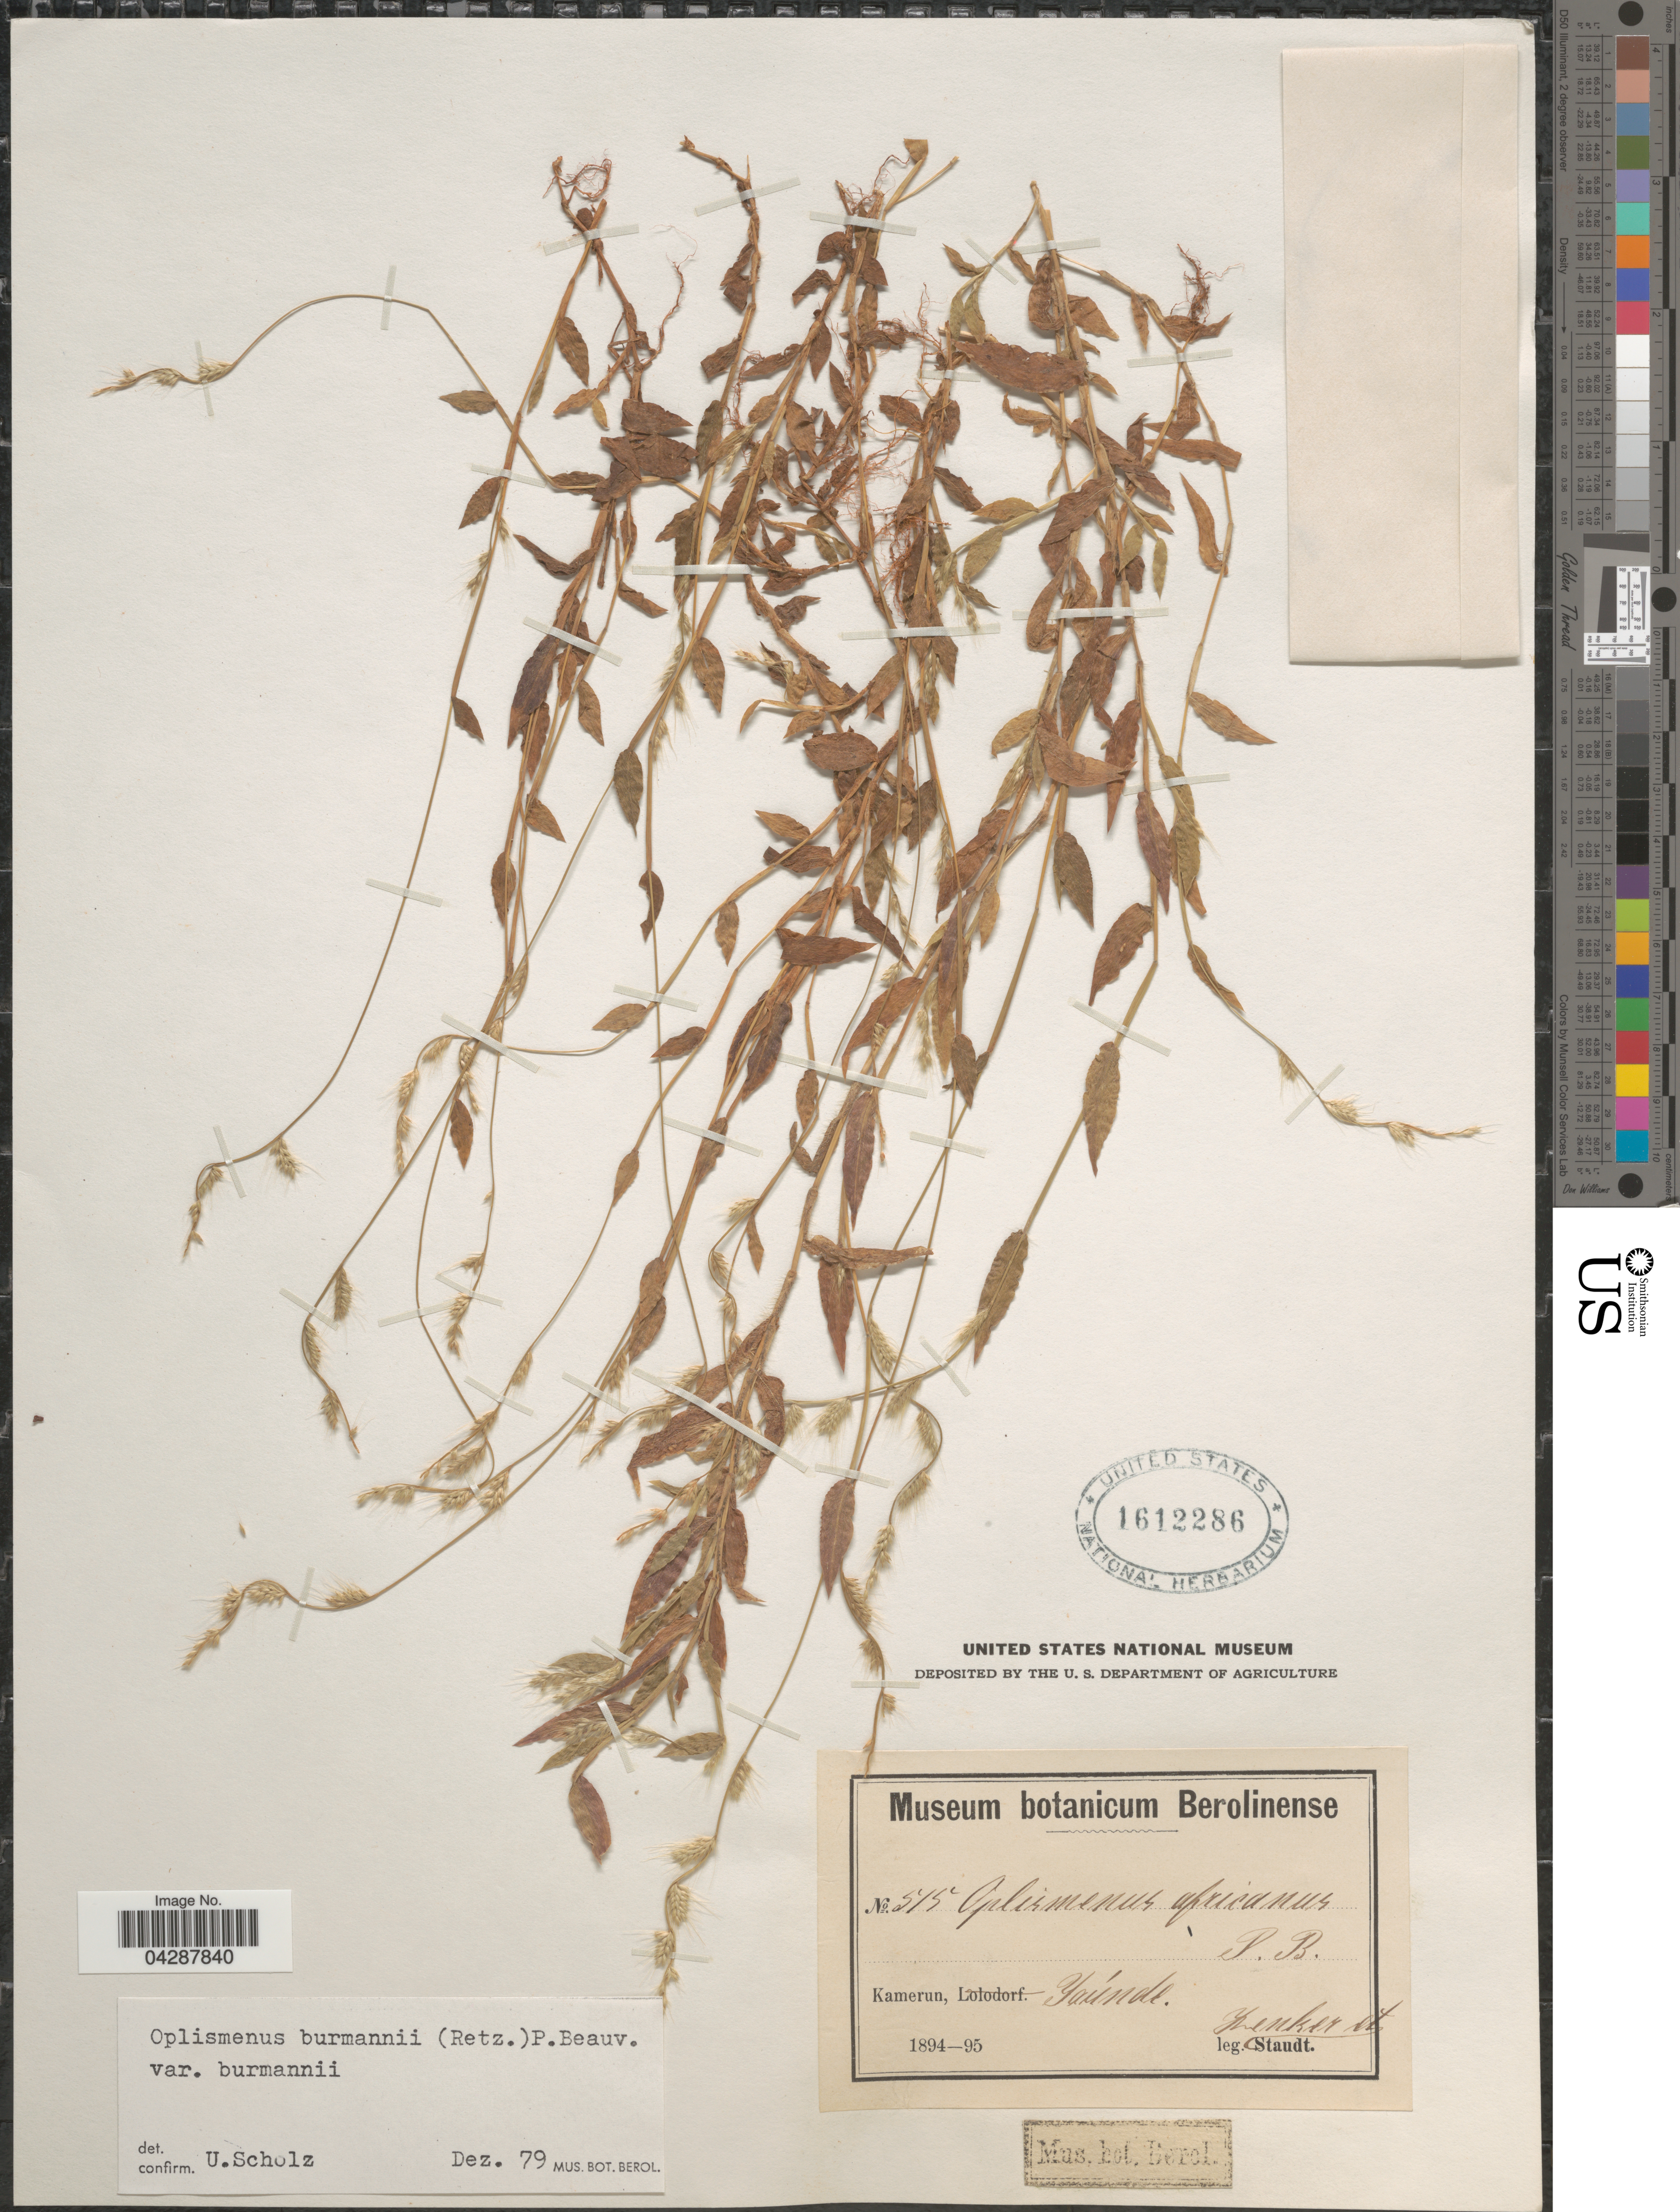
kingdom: Plantae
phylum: Tracheophyta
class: Liliopsida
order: Poales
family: Poaceae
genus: Oplismenus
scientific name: Oplismenus burmannii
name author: (Retz.) P. Beauv.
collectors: Zenker, -- & -. Staudt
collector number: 515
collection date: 1894/1895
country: Cameroon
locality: Kamerun, Yáunde.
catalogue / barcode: US 1612286